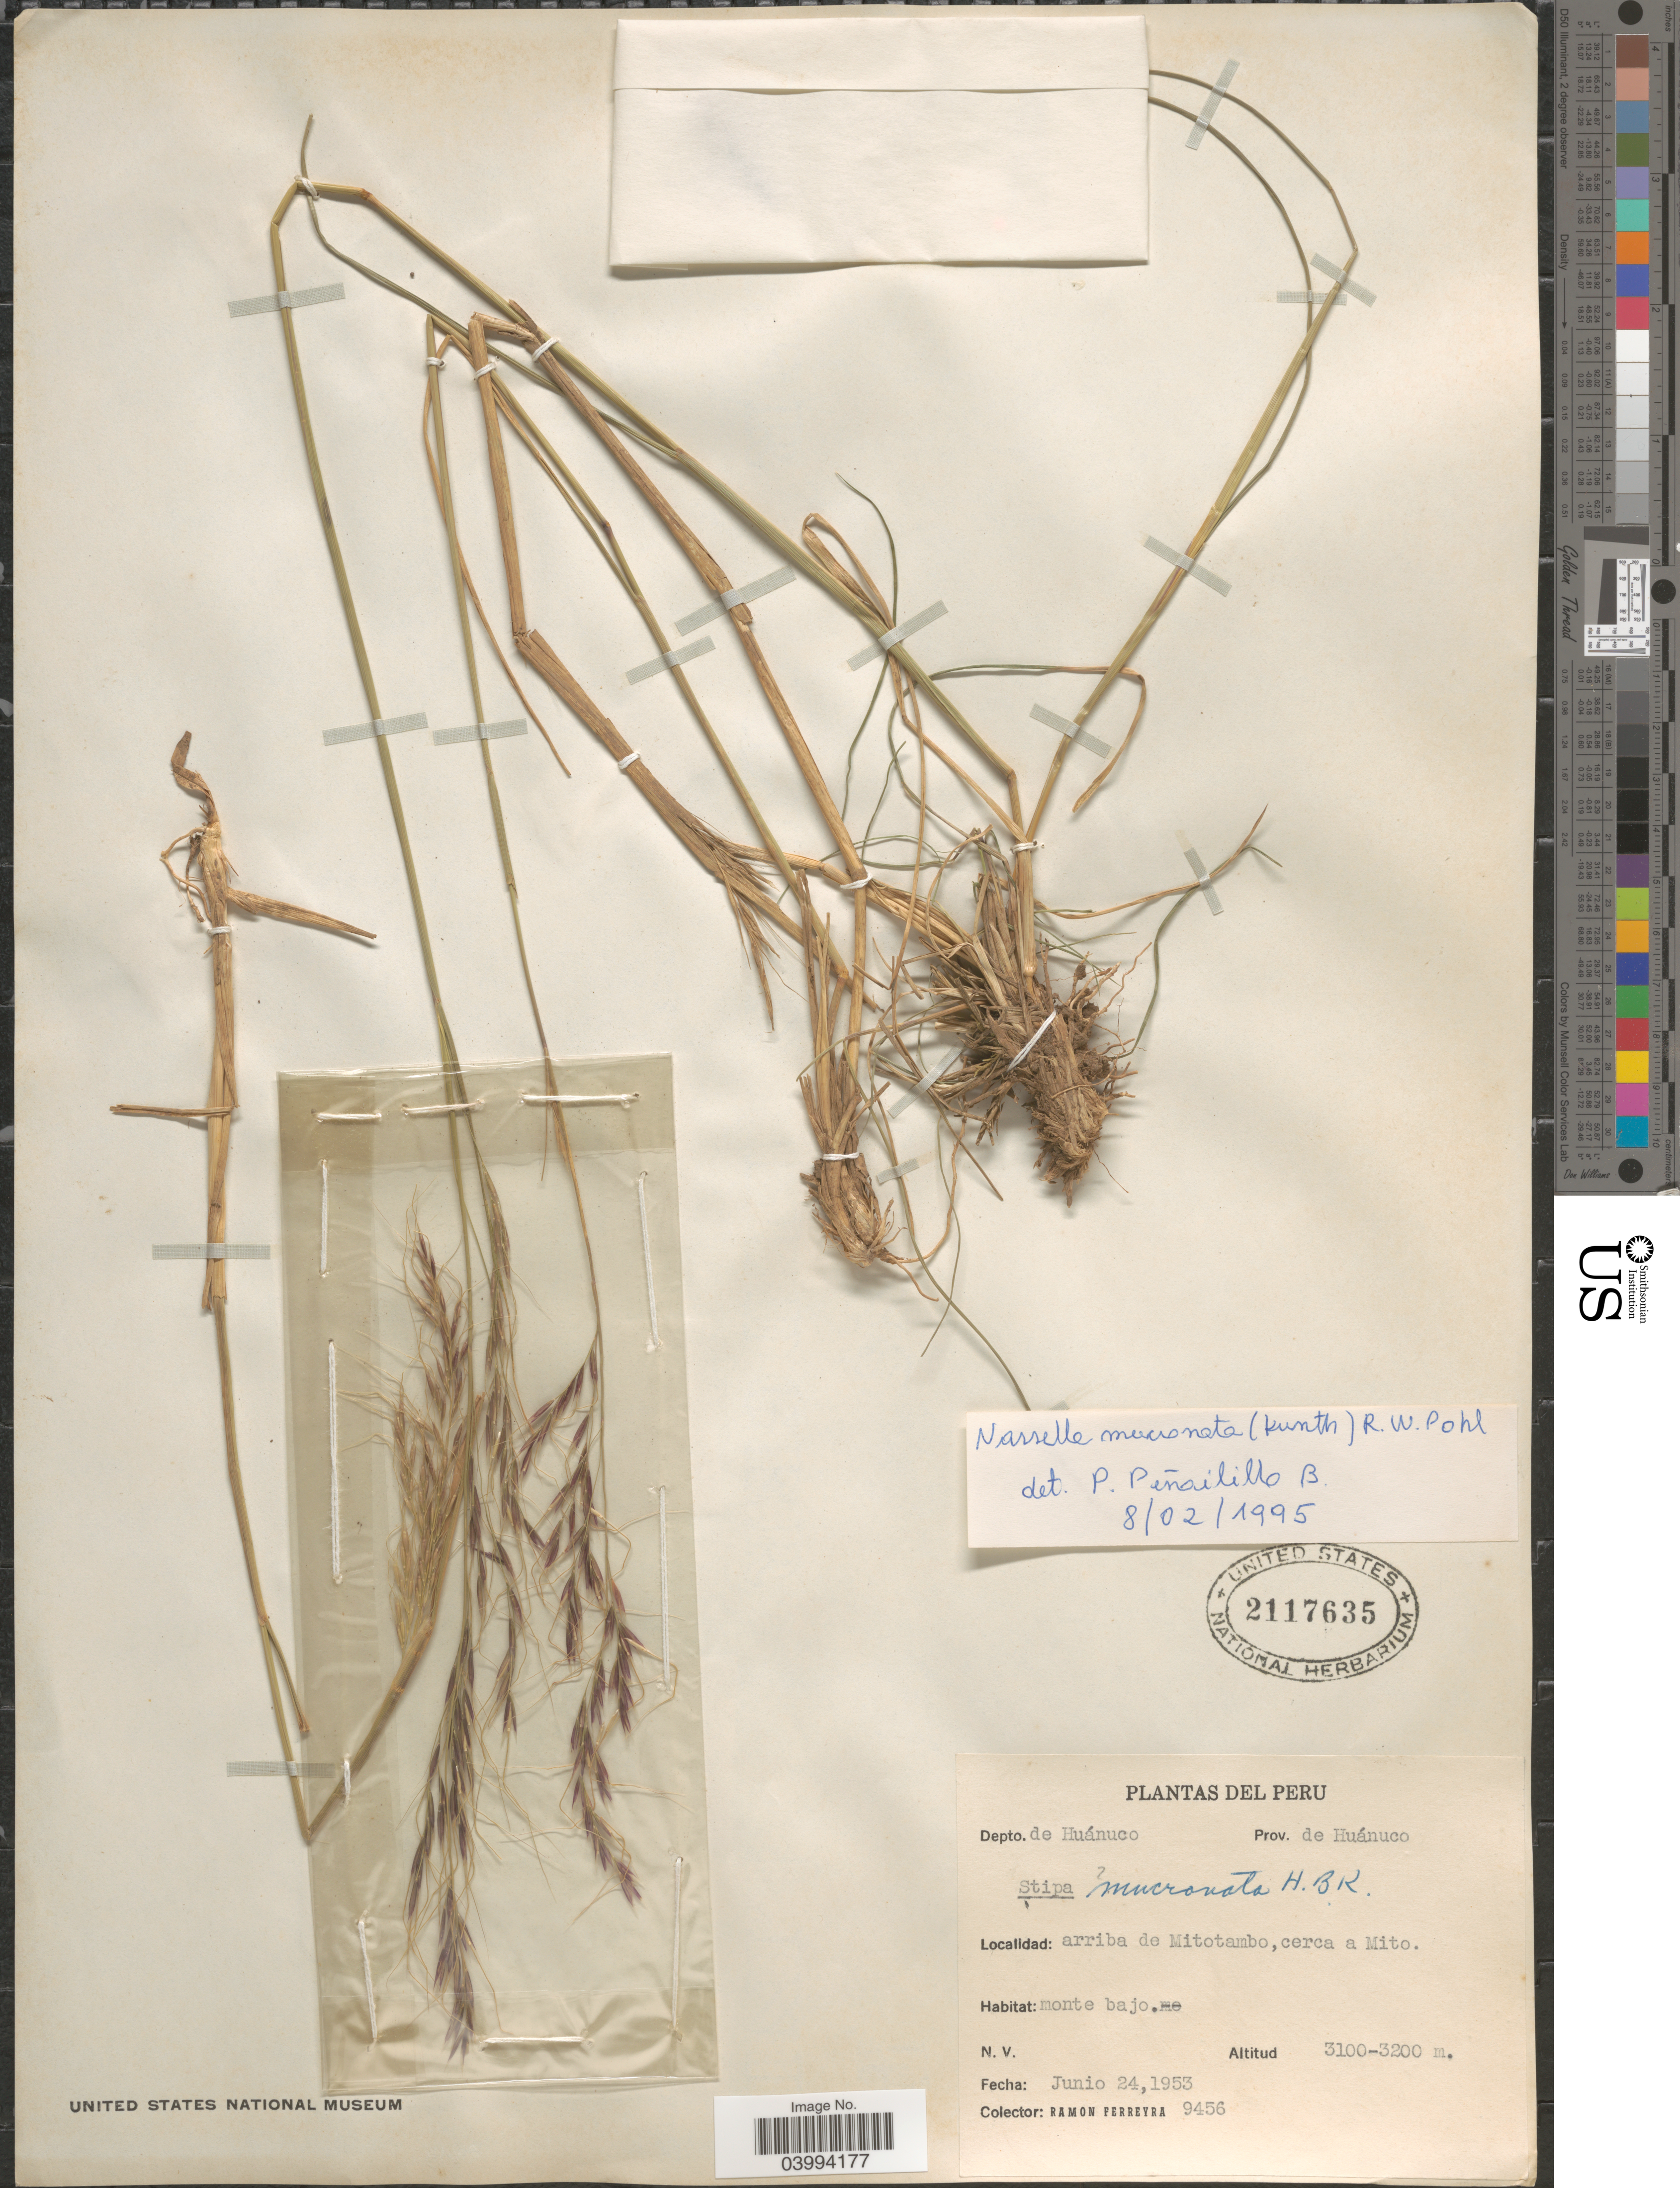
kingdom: Plantae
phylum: Tracheophyta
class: Liliopsida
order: Poales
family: Poaceae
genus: Nassella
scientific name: Nassella mucronata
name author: (Kunth) R.W. Pohl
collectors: R. A. Ferreyra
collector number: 9456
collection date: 1953-06-24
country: Peru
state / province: Huánuco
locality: Depto. de Huánuco. Prov. de Huánuco. Arriba de Mitotamba, cerca a Mito.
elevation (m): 3100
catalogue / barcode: US 2117635